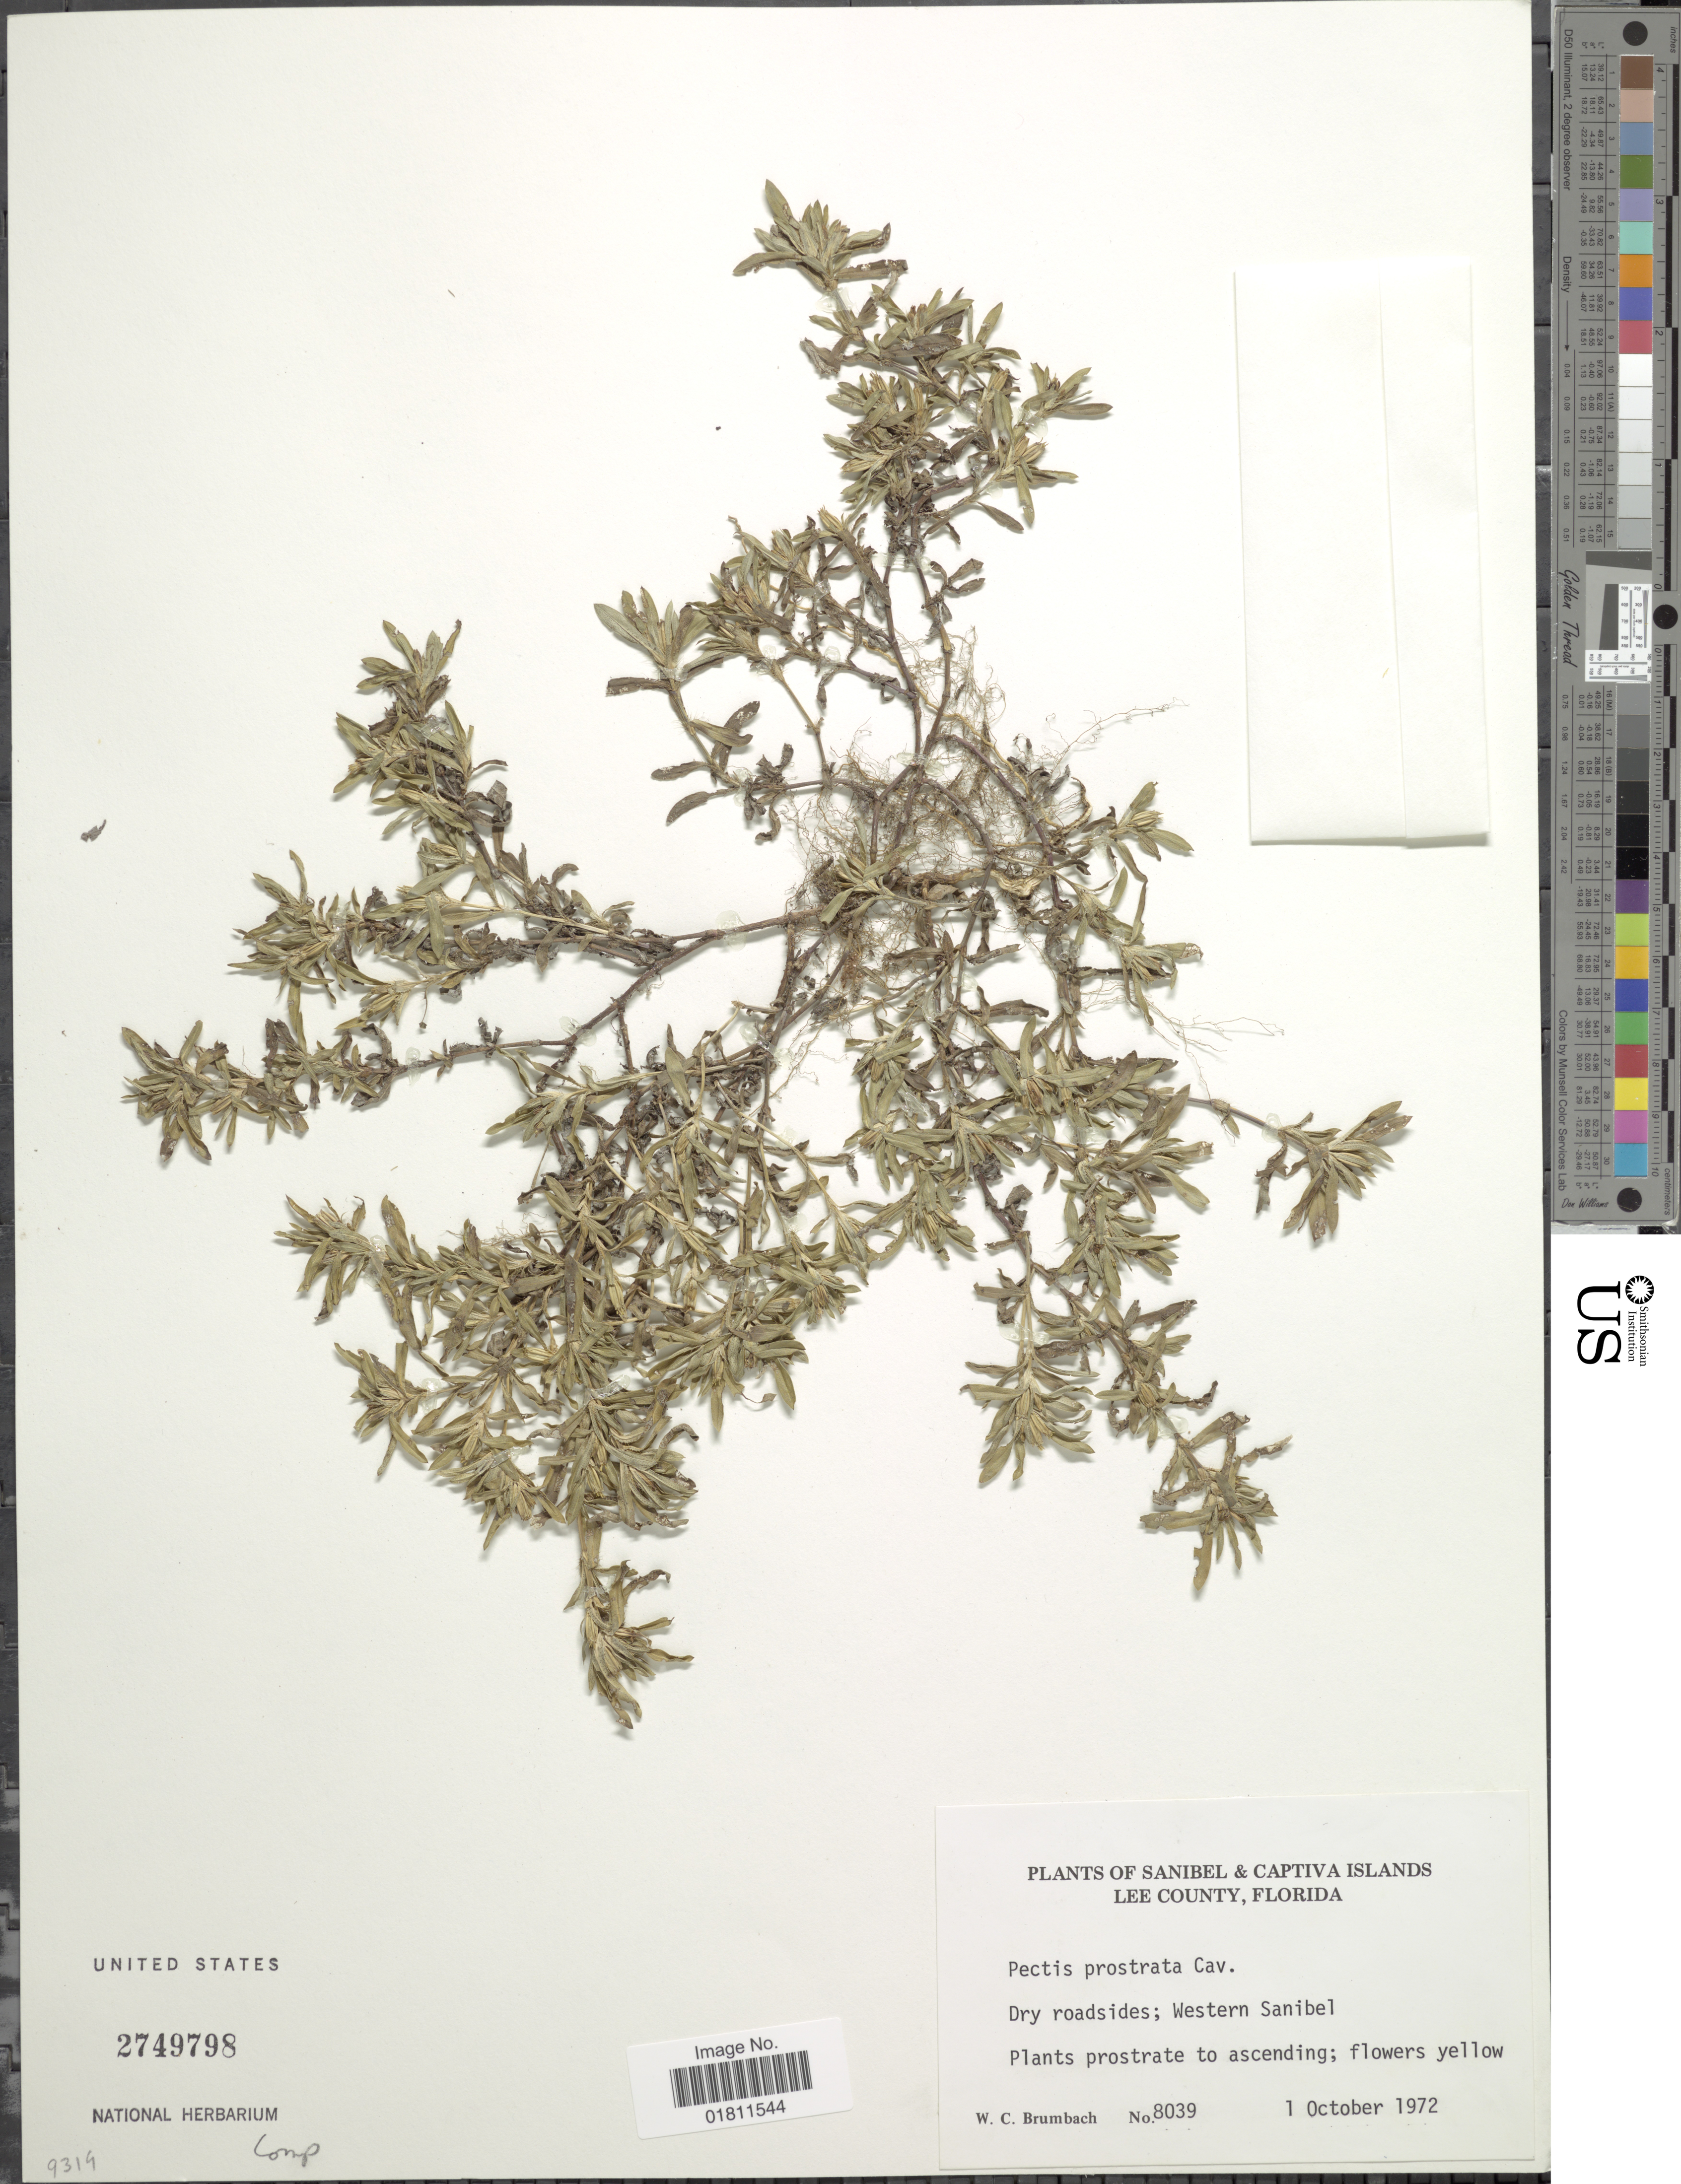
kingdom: Plantae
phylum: Tracheophyta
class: Magnoliopsida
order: Asterales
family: Asteraceae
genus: Pectis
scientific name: Pectis prostrata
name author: Cav.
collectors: W. C. Brumbach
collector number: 8039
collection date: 1972-10-01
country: United States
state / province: Florida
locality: Sanibel & Captiva Islands, Lee County, Florida. Dry roadsides; Western Sanibel.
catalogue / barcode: US 2749798